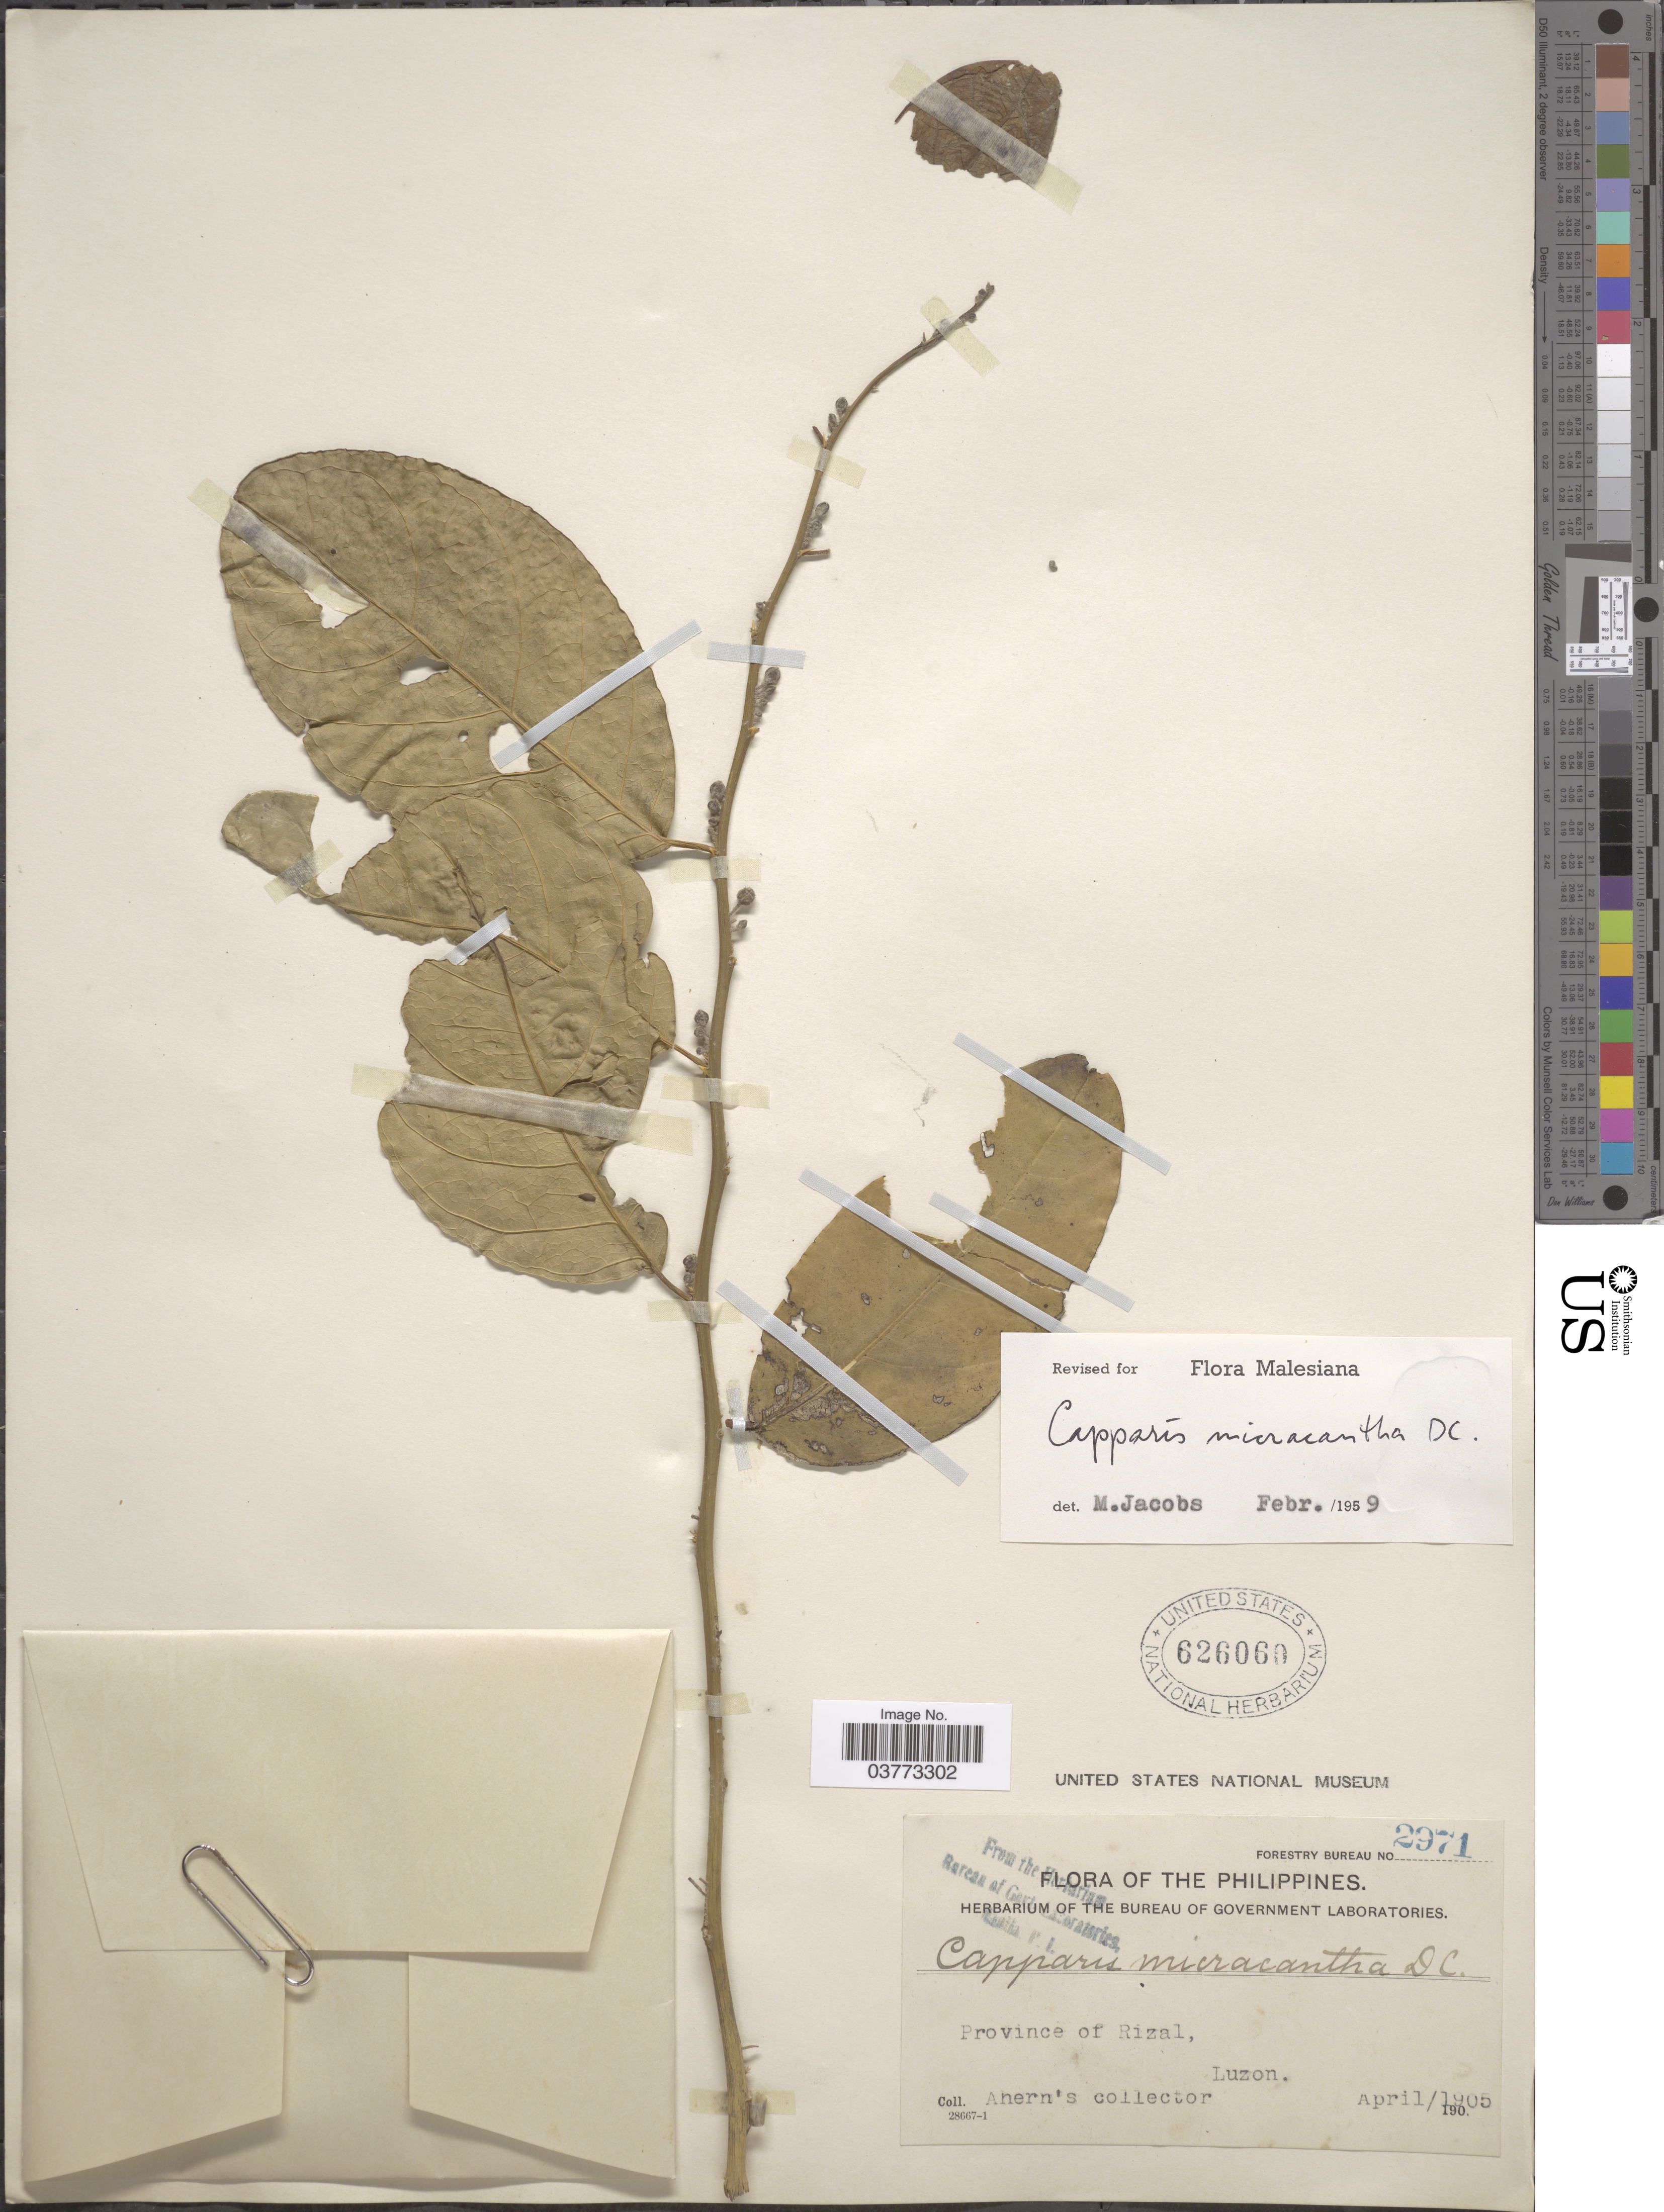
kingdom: Plantae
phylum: Tracheophyta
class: Magnoliopsida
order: Brassicales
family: Capparaceae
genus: Capparis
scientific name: Capparis micrantha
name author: A. Rich.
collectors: Ahern's collector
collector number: Forestry Bureau 2971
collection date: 1905-04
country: Philippines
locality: The Philippines. Province of Rizal, Luzon.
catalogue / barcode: US 626060